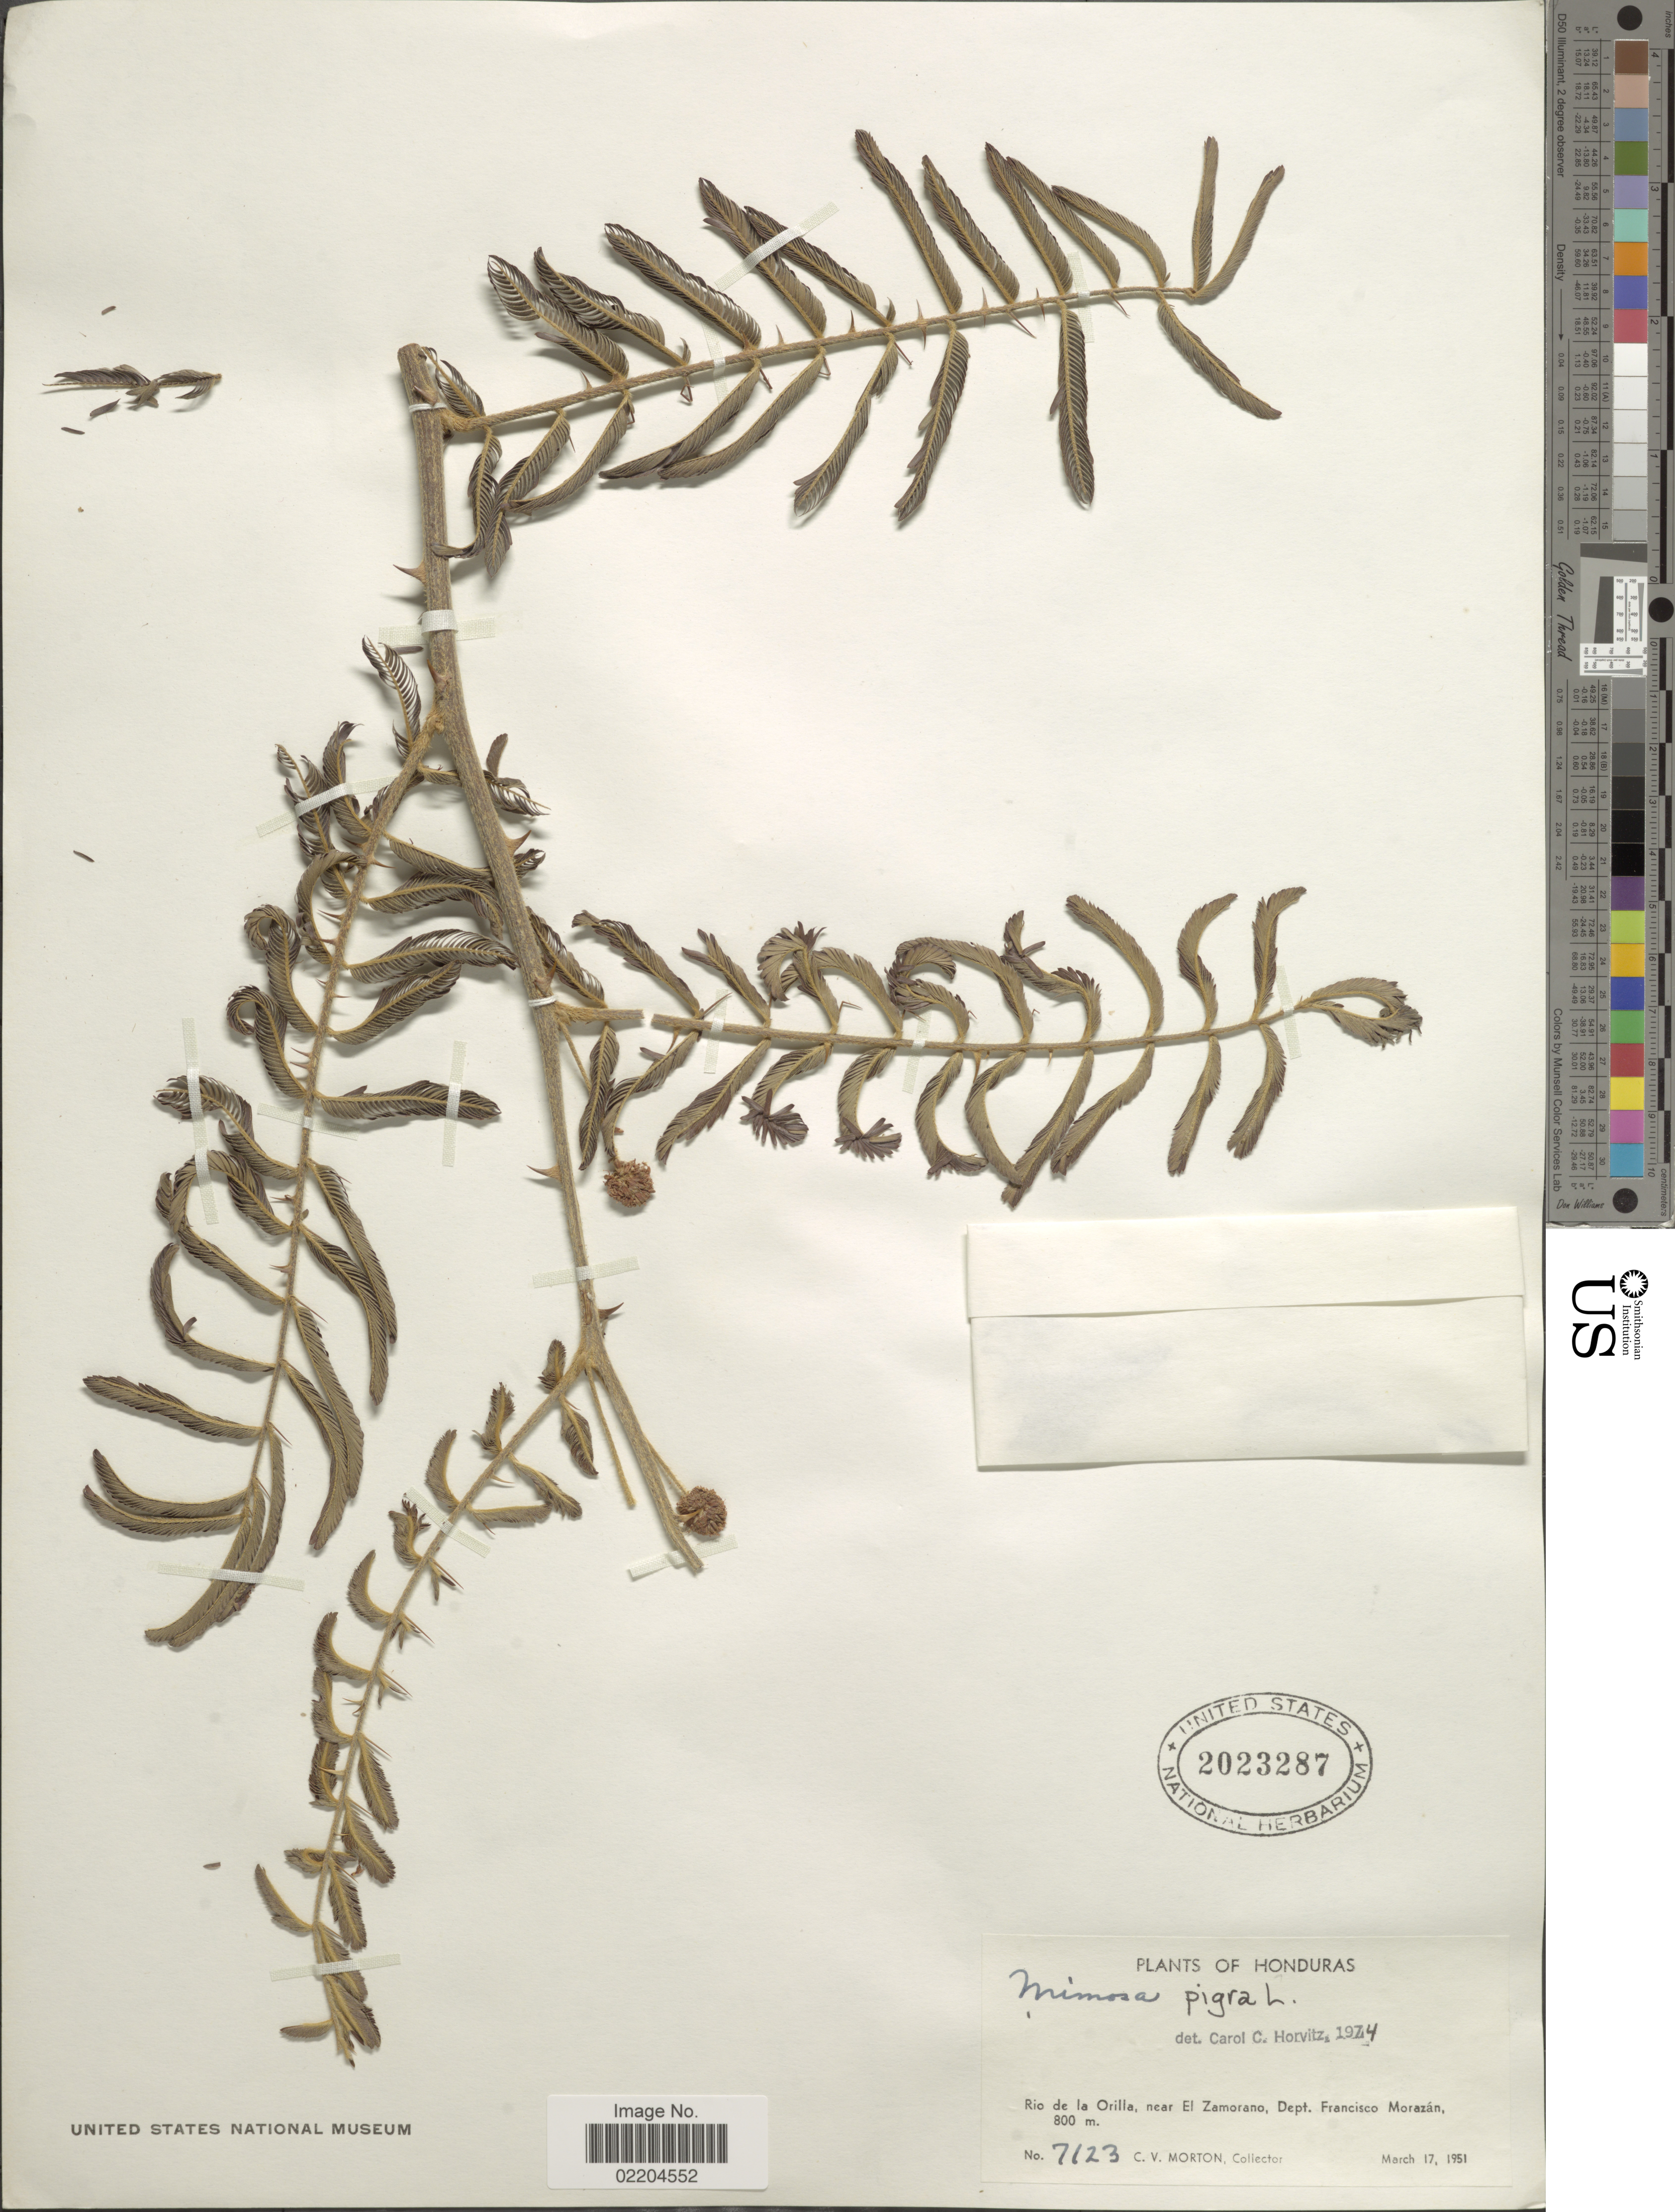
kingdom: Plantae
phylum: Tracheophyta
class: Magnoliopsida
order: Fabales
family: Fabaceae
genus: Mimosa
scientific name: Mimosa pigra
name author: L.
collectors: C. V. Morton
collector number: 7123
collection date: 1951-03-17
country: Honduras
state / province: Fco. Morazán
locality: Rio de la Orilla, near El Zamorano, Dept. Francisco Morazan.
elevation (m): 800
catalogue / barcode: US 2023287